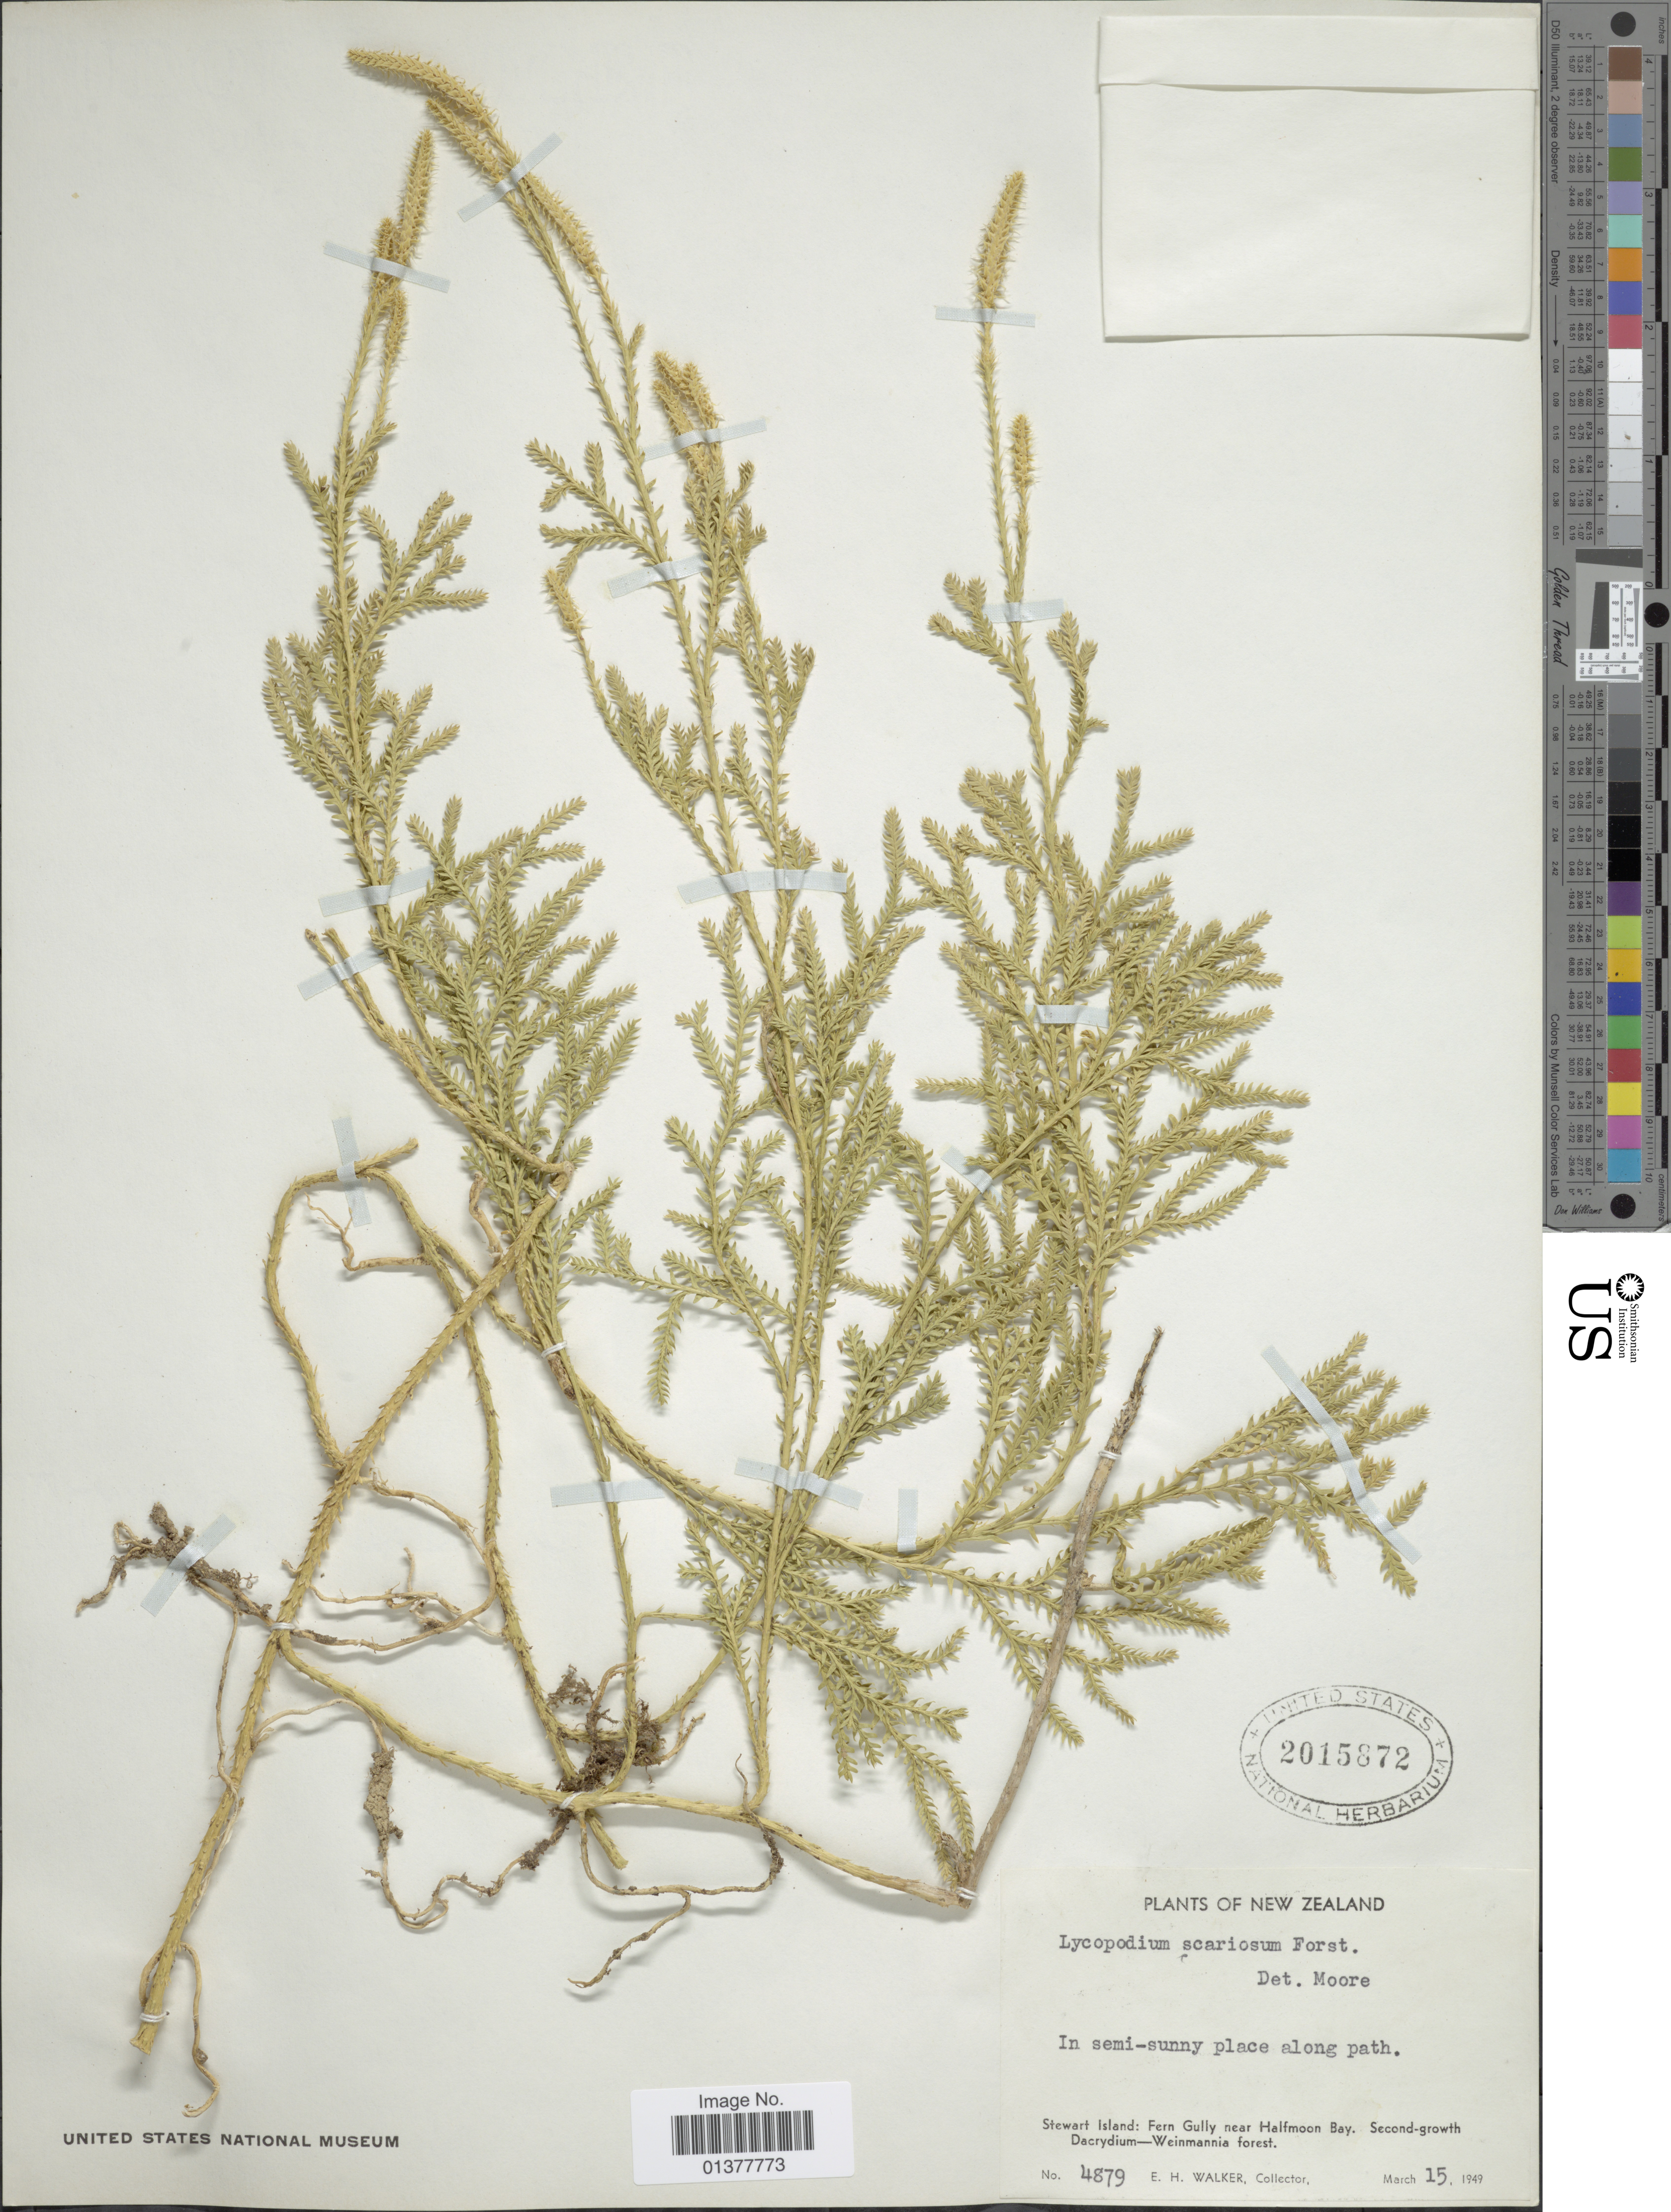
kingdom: Plantae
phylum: Tracheophyta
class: Lycopodiopsida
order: Lycopodiales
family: Lycopodiaceae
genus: Diphasium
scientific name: Diphasium scariosum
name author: (G. Forst.) Rothm.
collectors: E. H. Walker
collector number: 4879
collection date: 1949-03-15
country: New Zealand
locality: Stewart Island: Fern Gully near Halfmoon Bay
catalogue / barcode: US 2015872